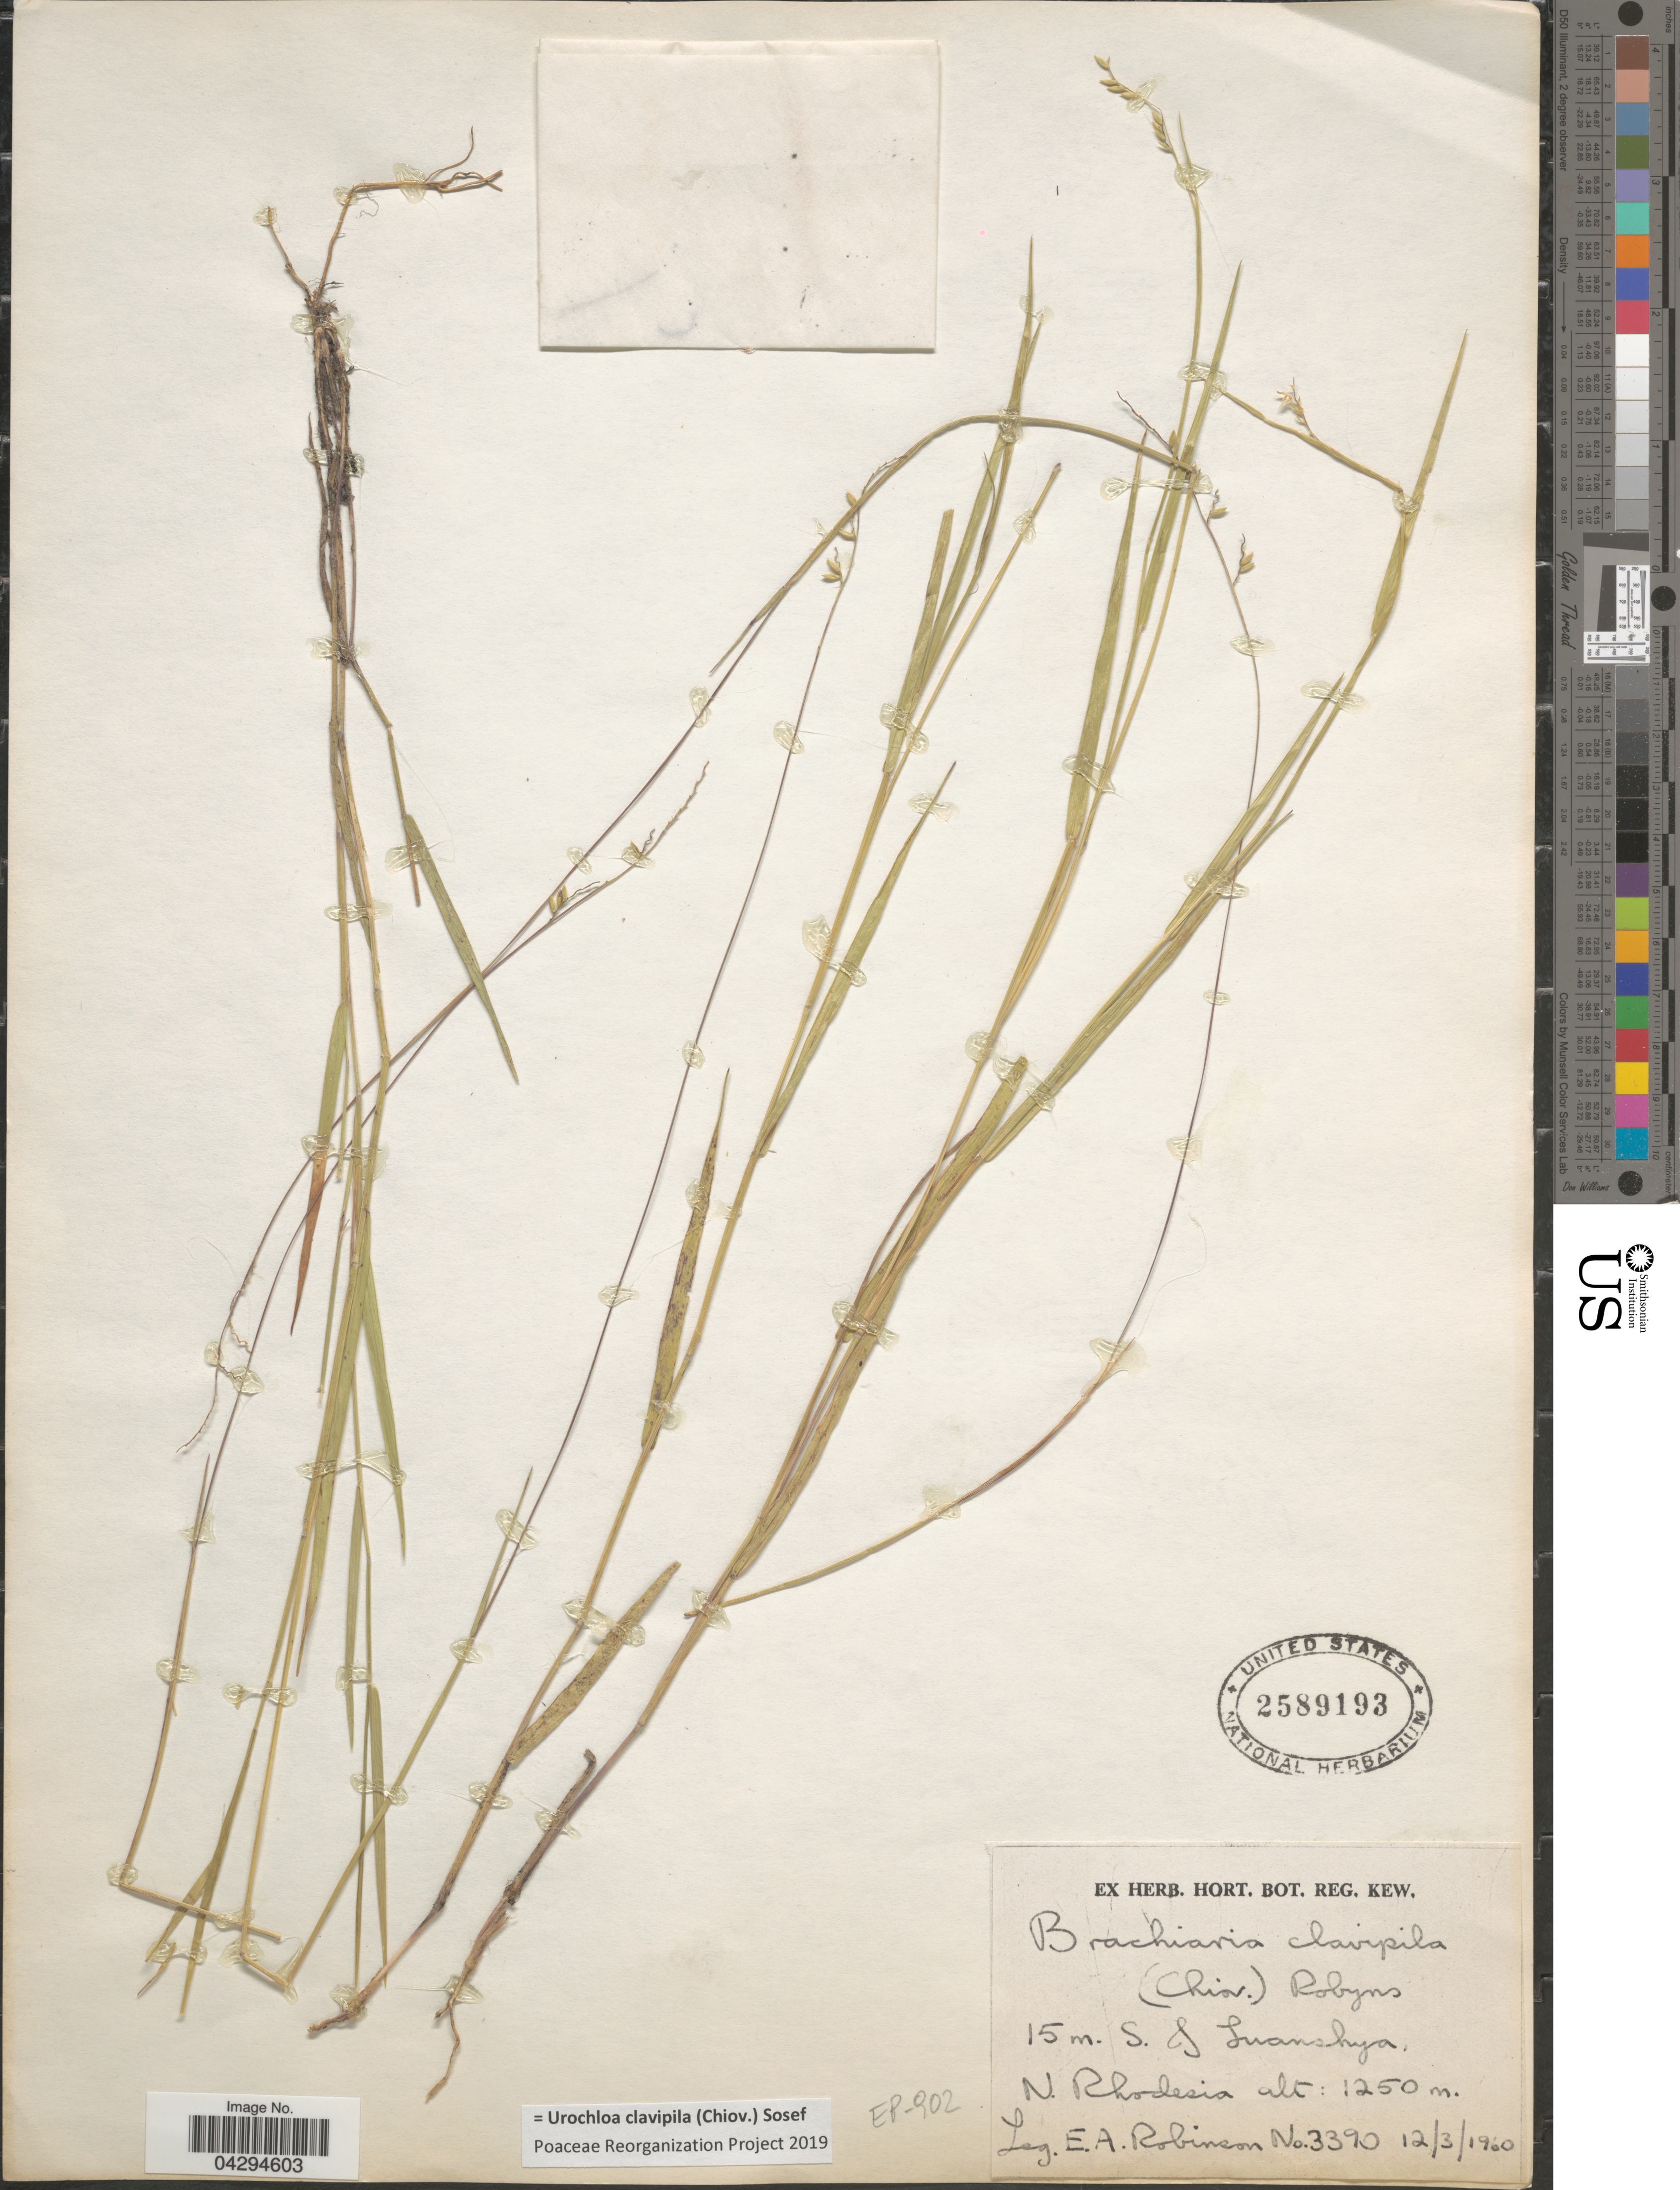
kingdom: Plantae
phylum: Tracheophyta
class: Liliopsida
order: Poales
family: Poaceae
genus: Urochloa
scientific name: Urochloa clavipila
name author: (Chiov.) Sosef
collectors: E. A. Robinson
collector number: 3390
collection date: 1960-03-12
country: Zambia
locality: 15 m. S. of Luanshya. N. Rhodesia.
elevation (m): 1250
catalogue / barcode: US 2589193